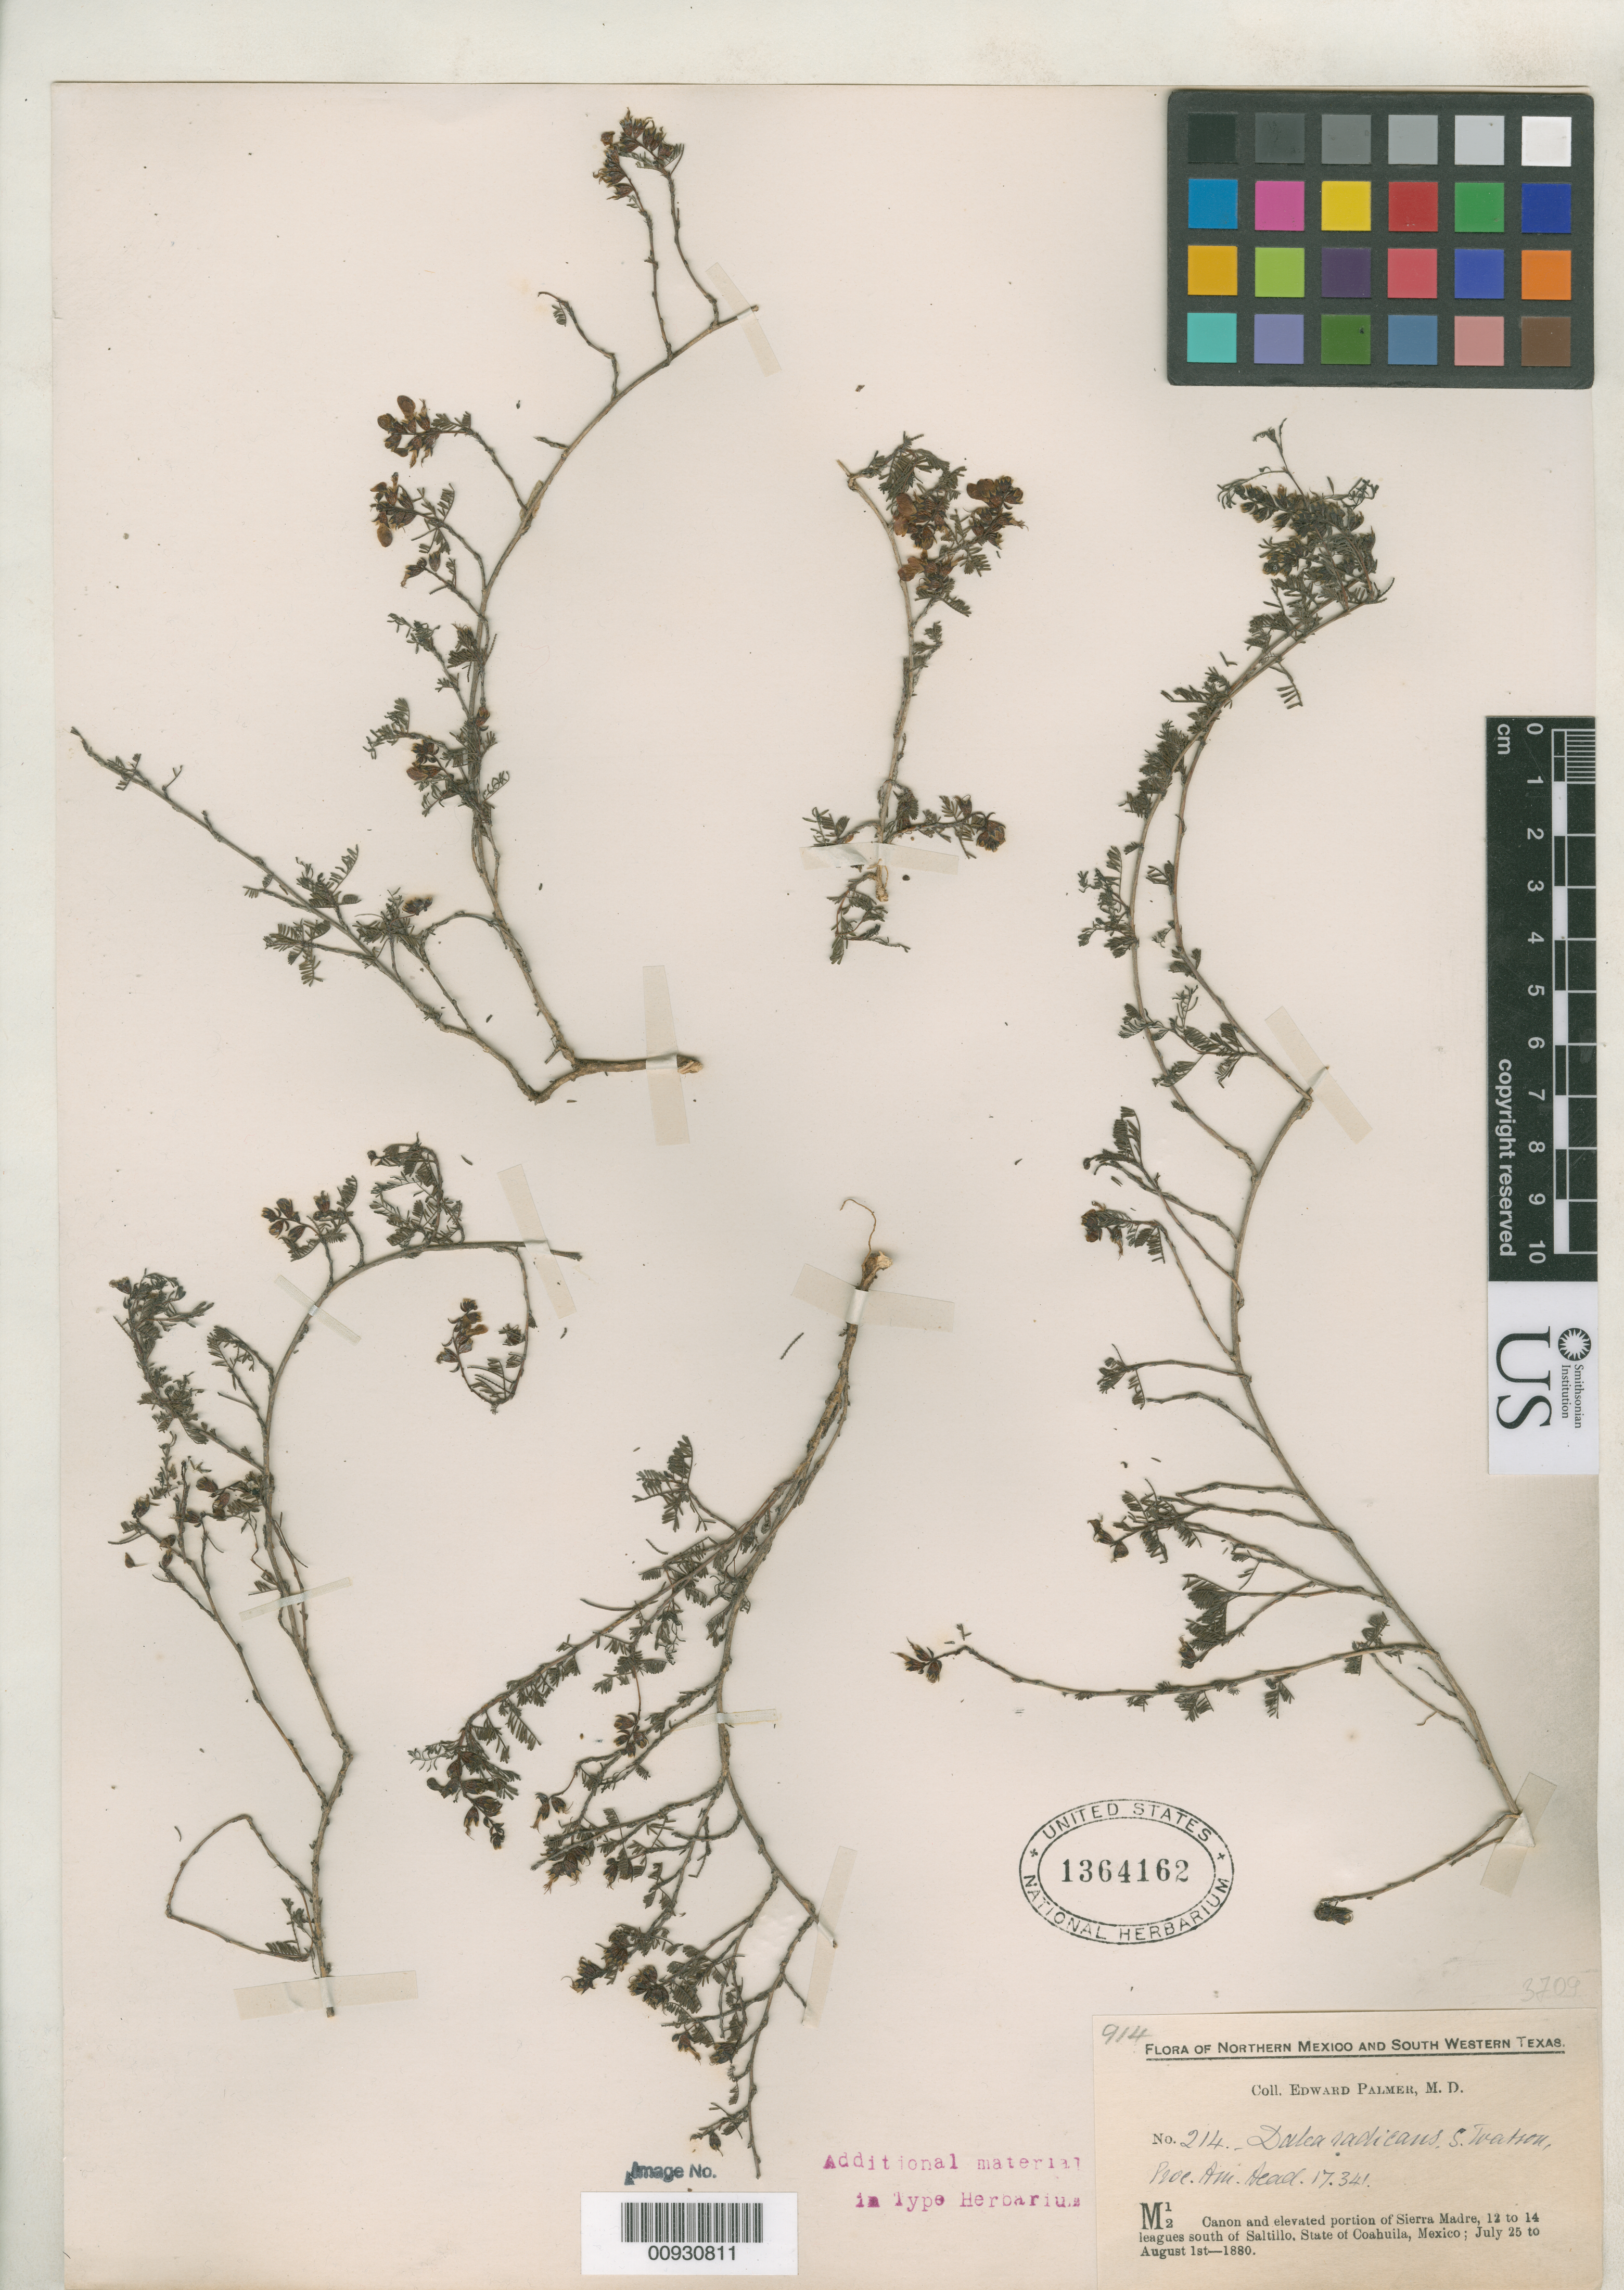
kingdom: Plantae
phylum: Tracheophyta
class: Magnoliopsida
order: Fabales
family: Fabaceae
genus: Dalea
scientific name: Dalea radicans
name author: S. Watson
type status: Isotype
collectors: E. Palmer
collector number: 214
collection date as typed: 25 Jul 1880 to 01 Aug 1880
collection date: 1880-07-25/1880-08-01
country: Mexico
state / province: Coahuila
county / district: Saltillo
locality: Sierra Madre, 12 to 14 leagues south of Saltillo.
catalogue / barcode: US 1364162